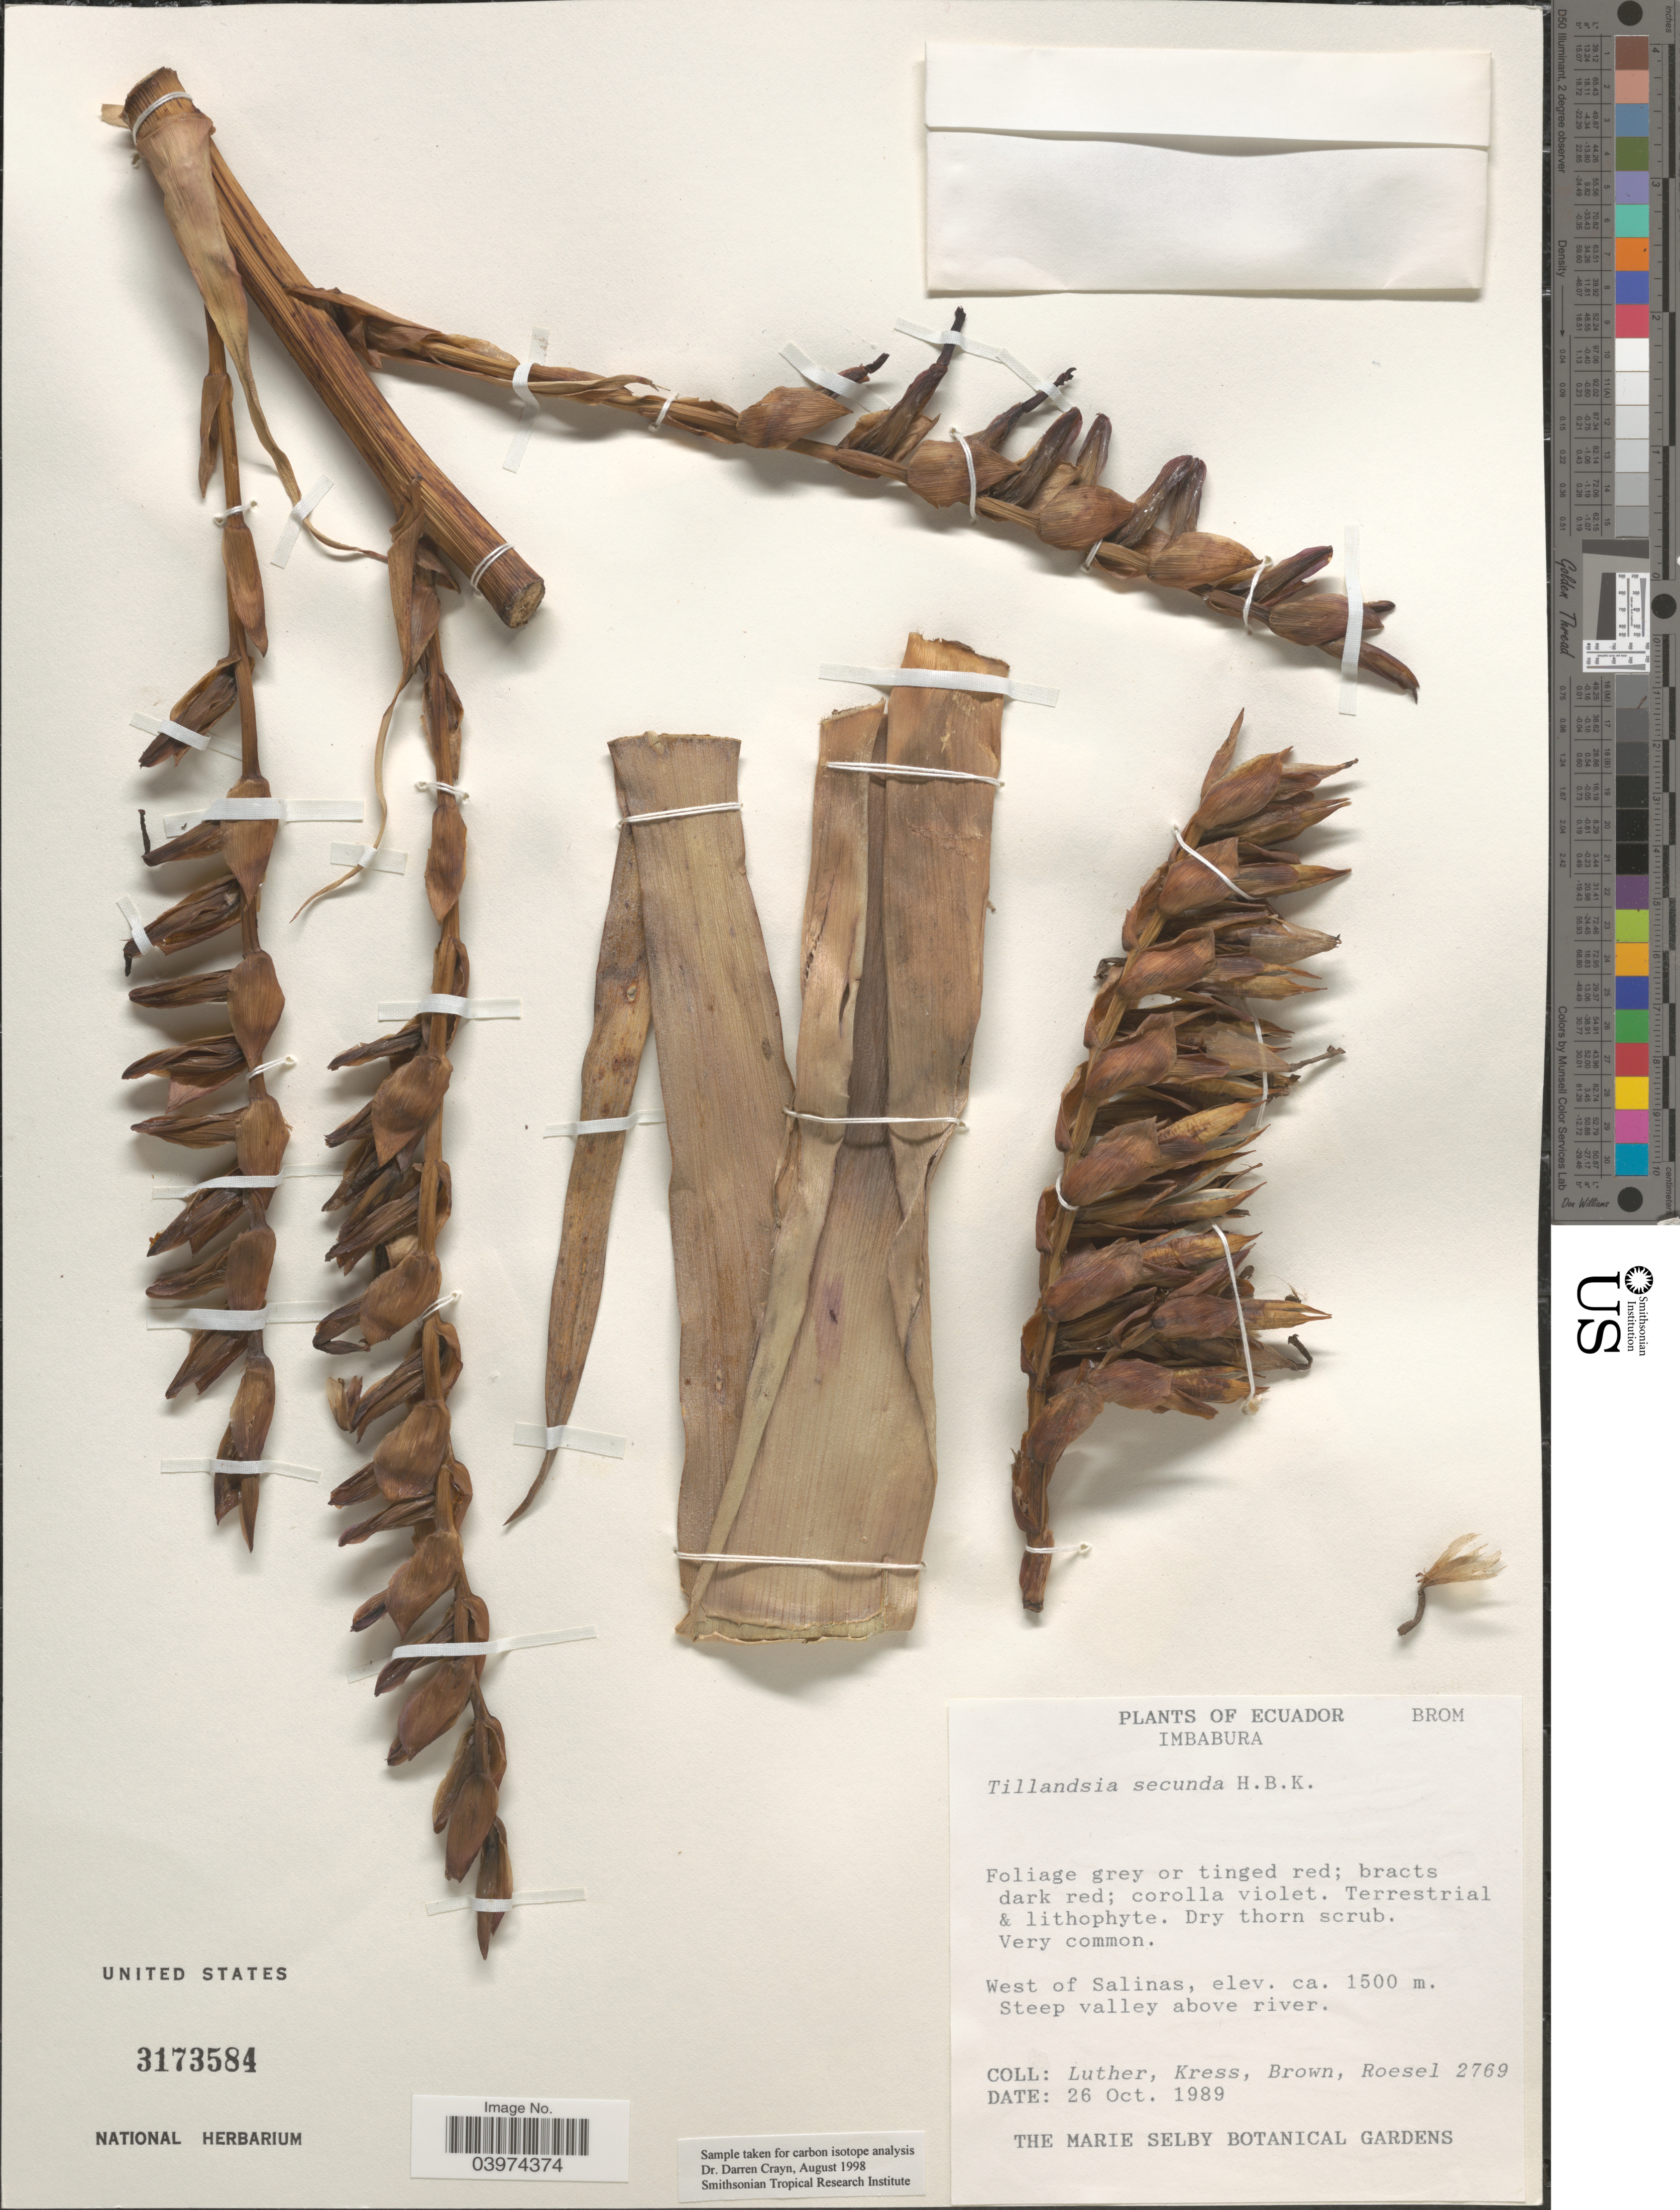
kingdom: Plantae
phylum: Tracheophyta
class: Liliopsida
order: Poales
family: Bromeliaceae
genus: Tillandsia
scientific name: Tillandsia secunda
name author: Kunth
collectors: -- Luther, -- Kress, -- Brown & Roesel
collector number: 2769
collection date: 1989-10-26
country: Ecuador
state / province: Imbabura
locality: West of Salinas. Steep valley above river.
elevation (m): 1500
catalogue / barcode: US 3173584